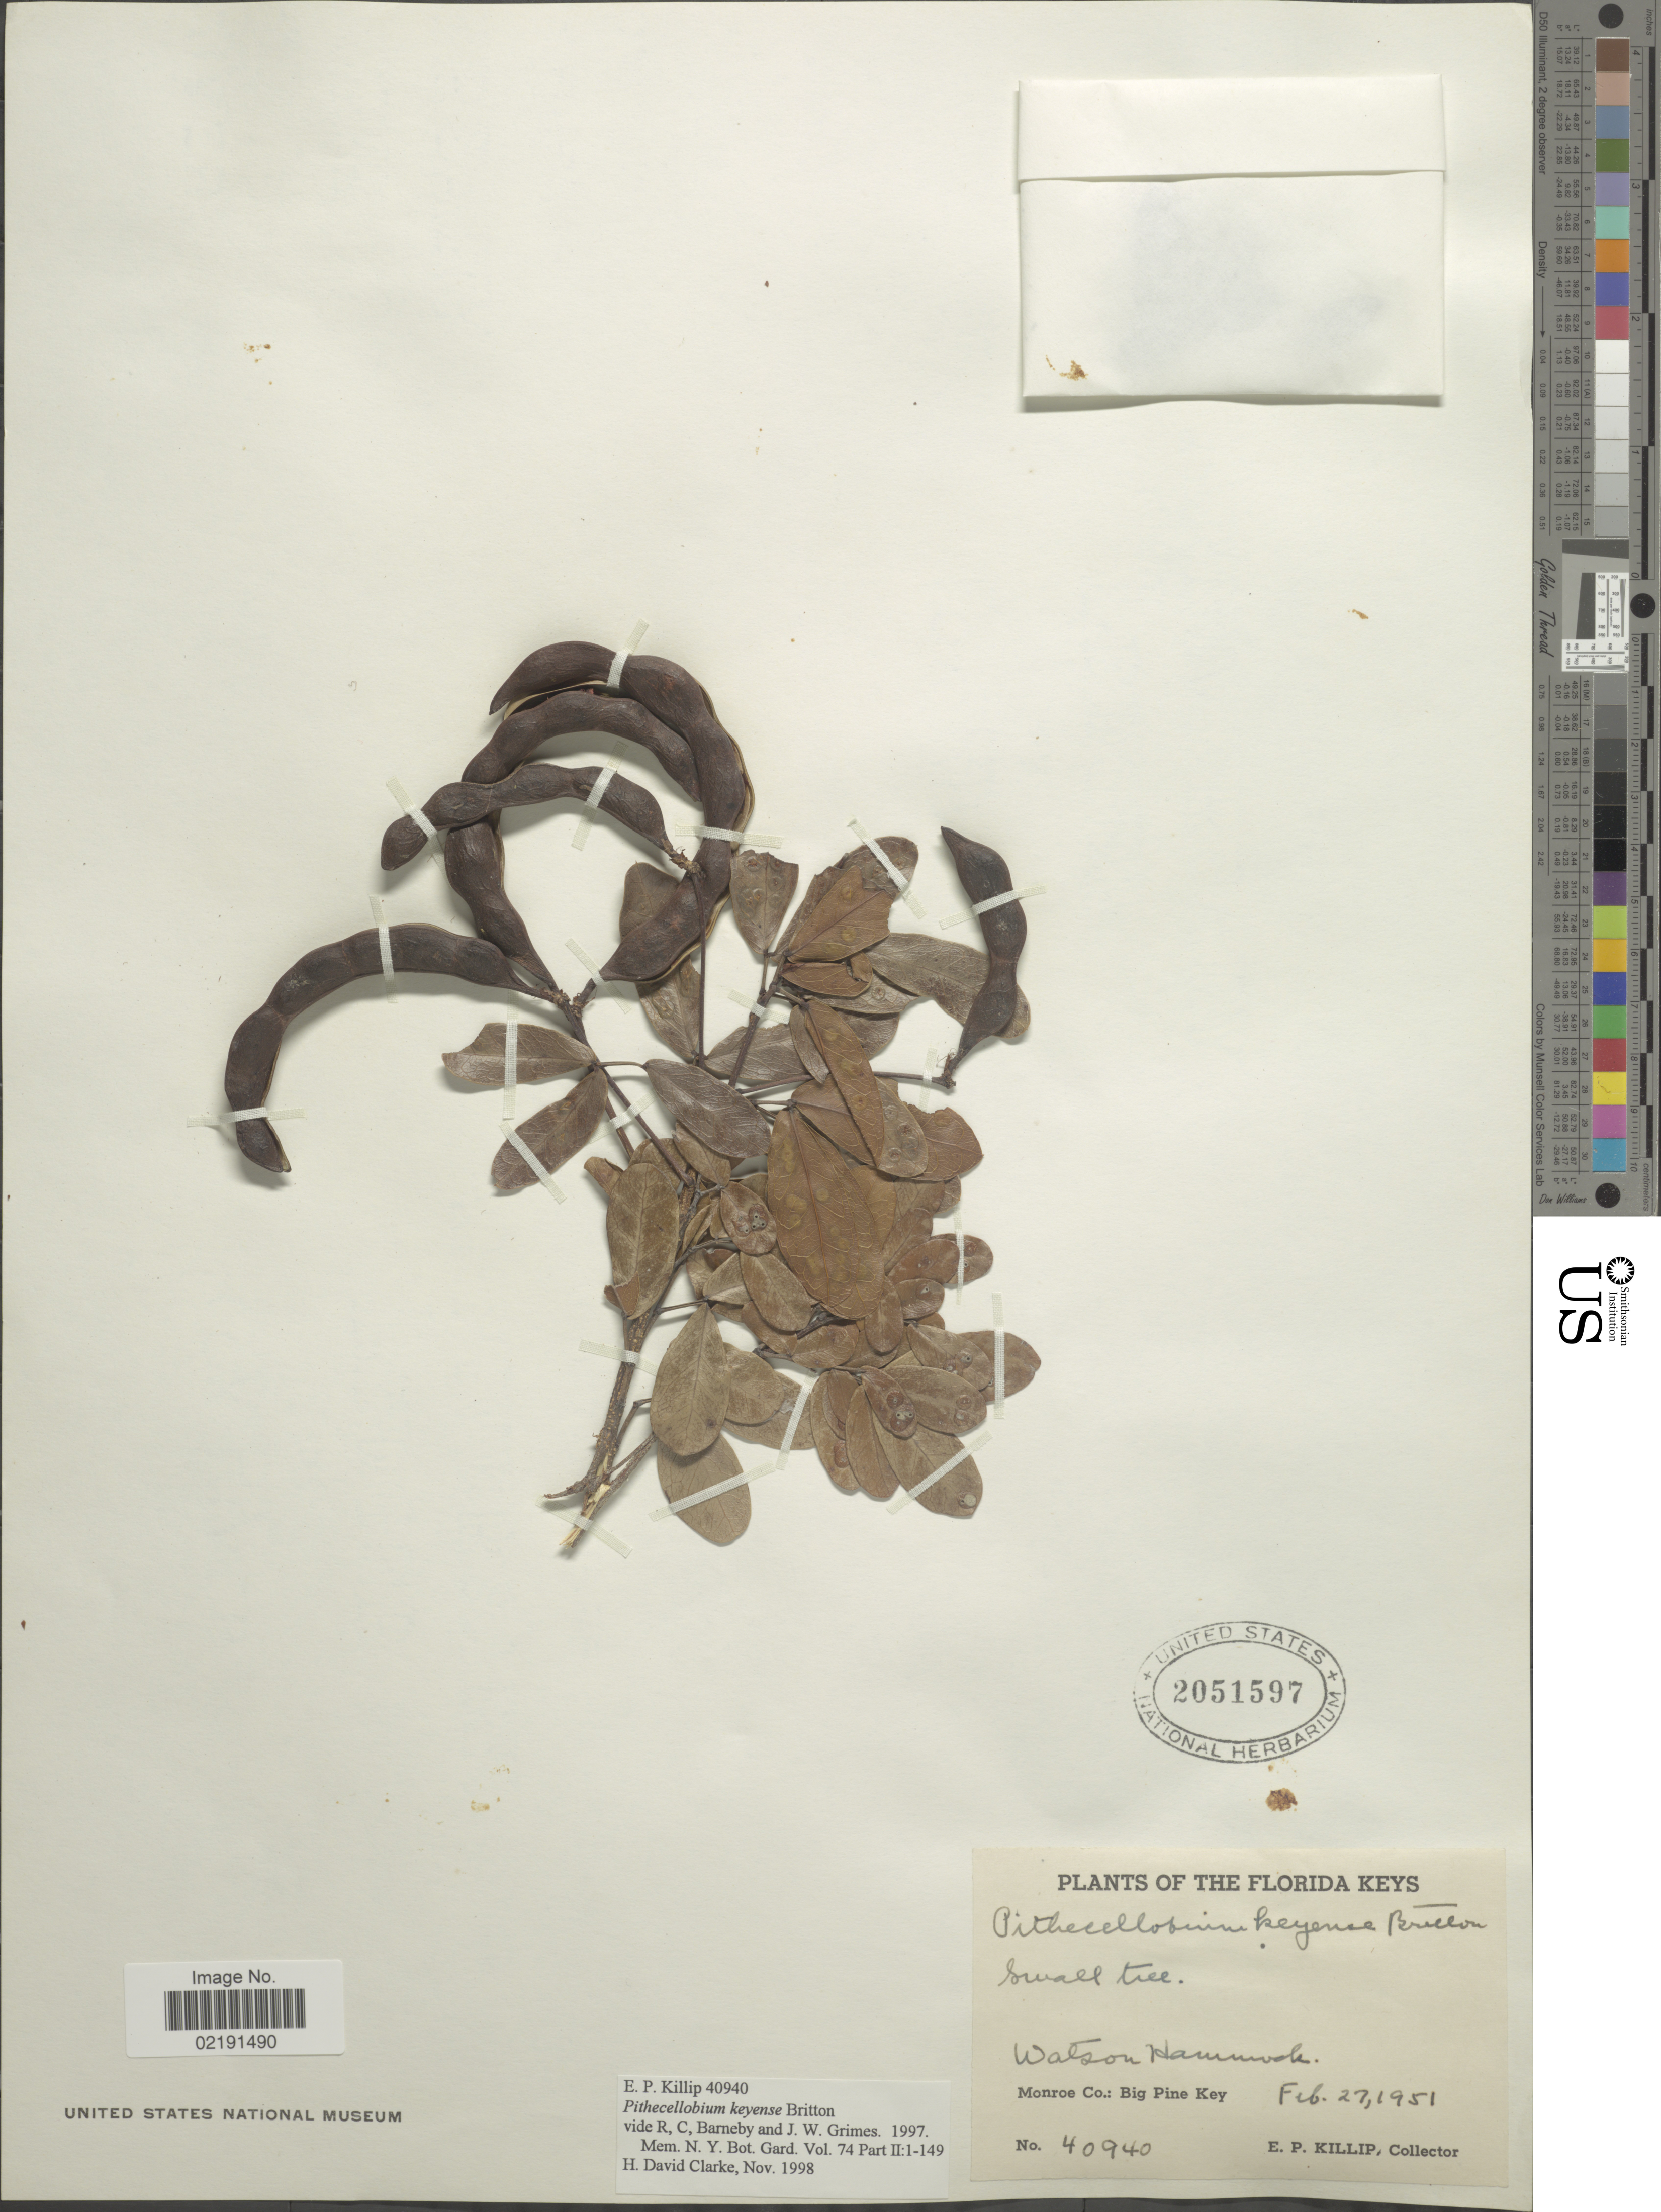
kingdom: Plantae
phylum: Tracheophyta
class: Magnoliopsida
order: Fabales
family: Fabaceae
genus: Pithecellobium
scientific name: Pithecellobium keyense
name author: Britton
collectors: E. P. Killip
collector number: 40940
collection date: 1951-02-27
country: United States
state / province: Florida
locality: Florida Keys. Watson Hammock. Monroe Co.: Big Pine Key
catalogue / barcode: US 2051597